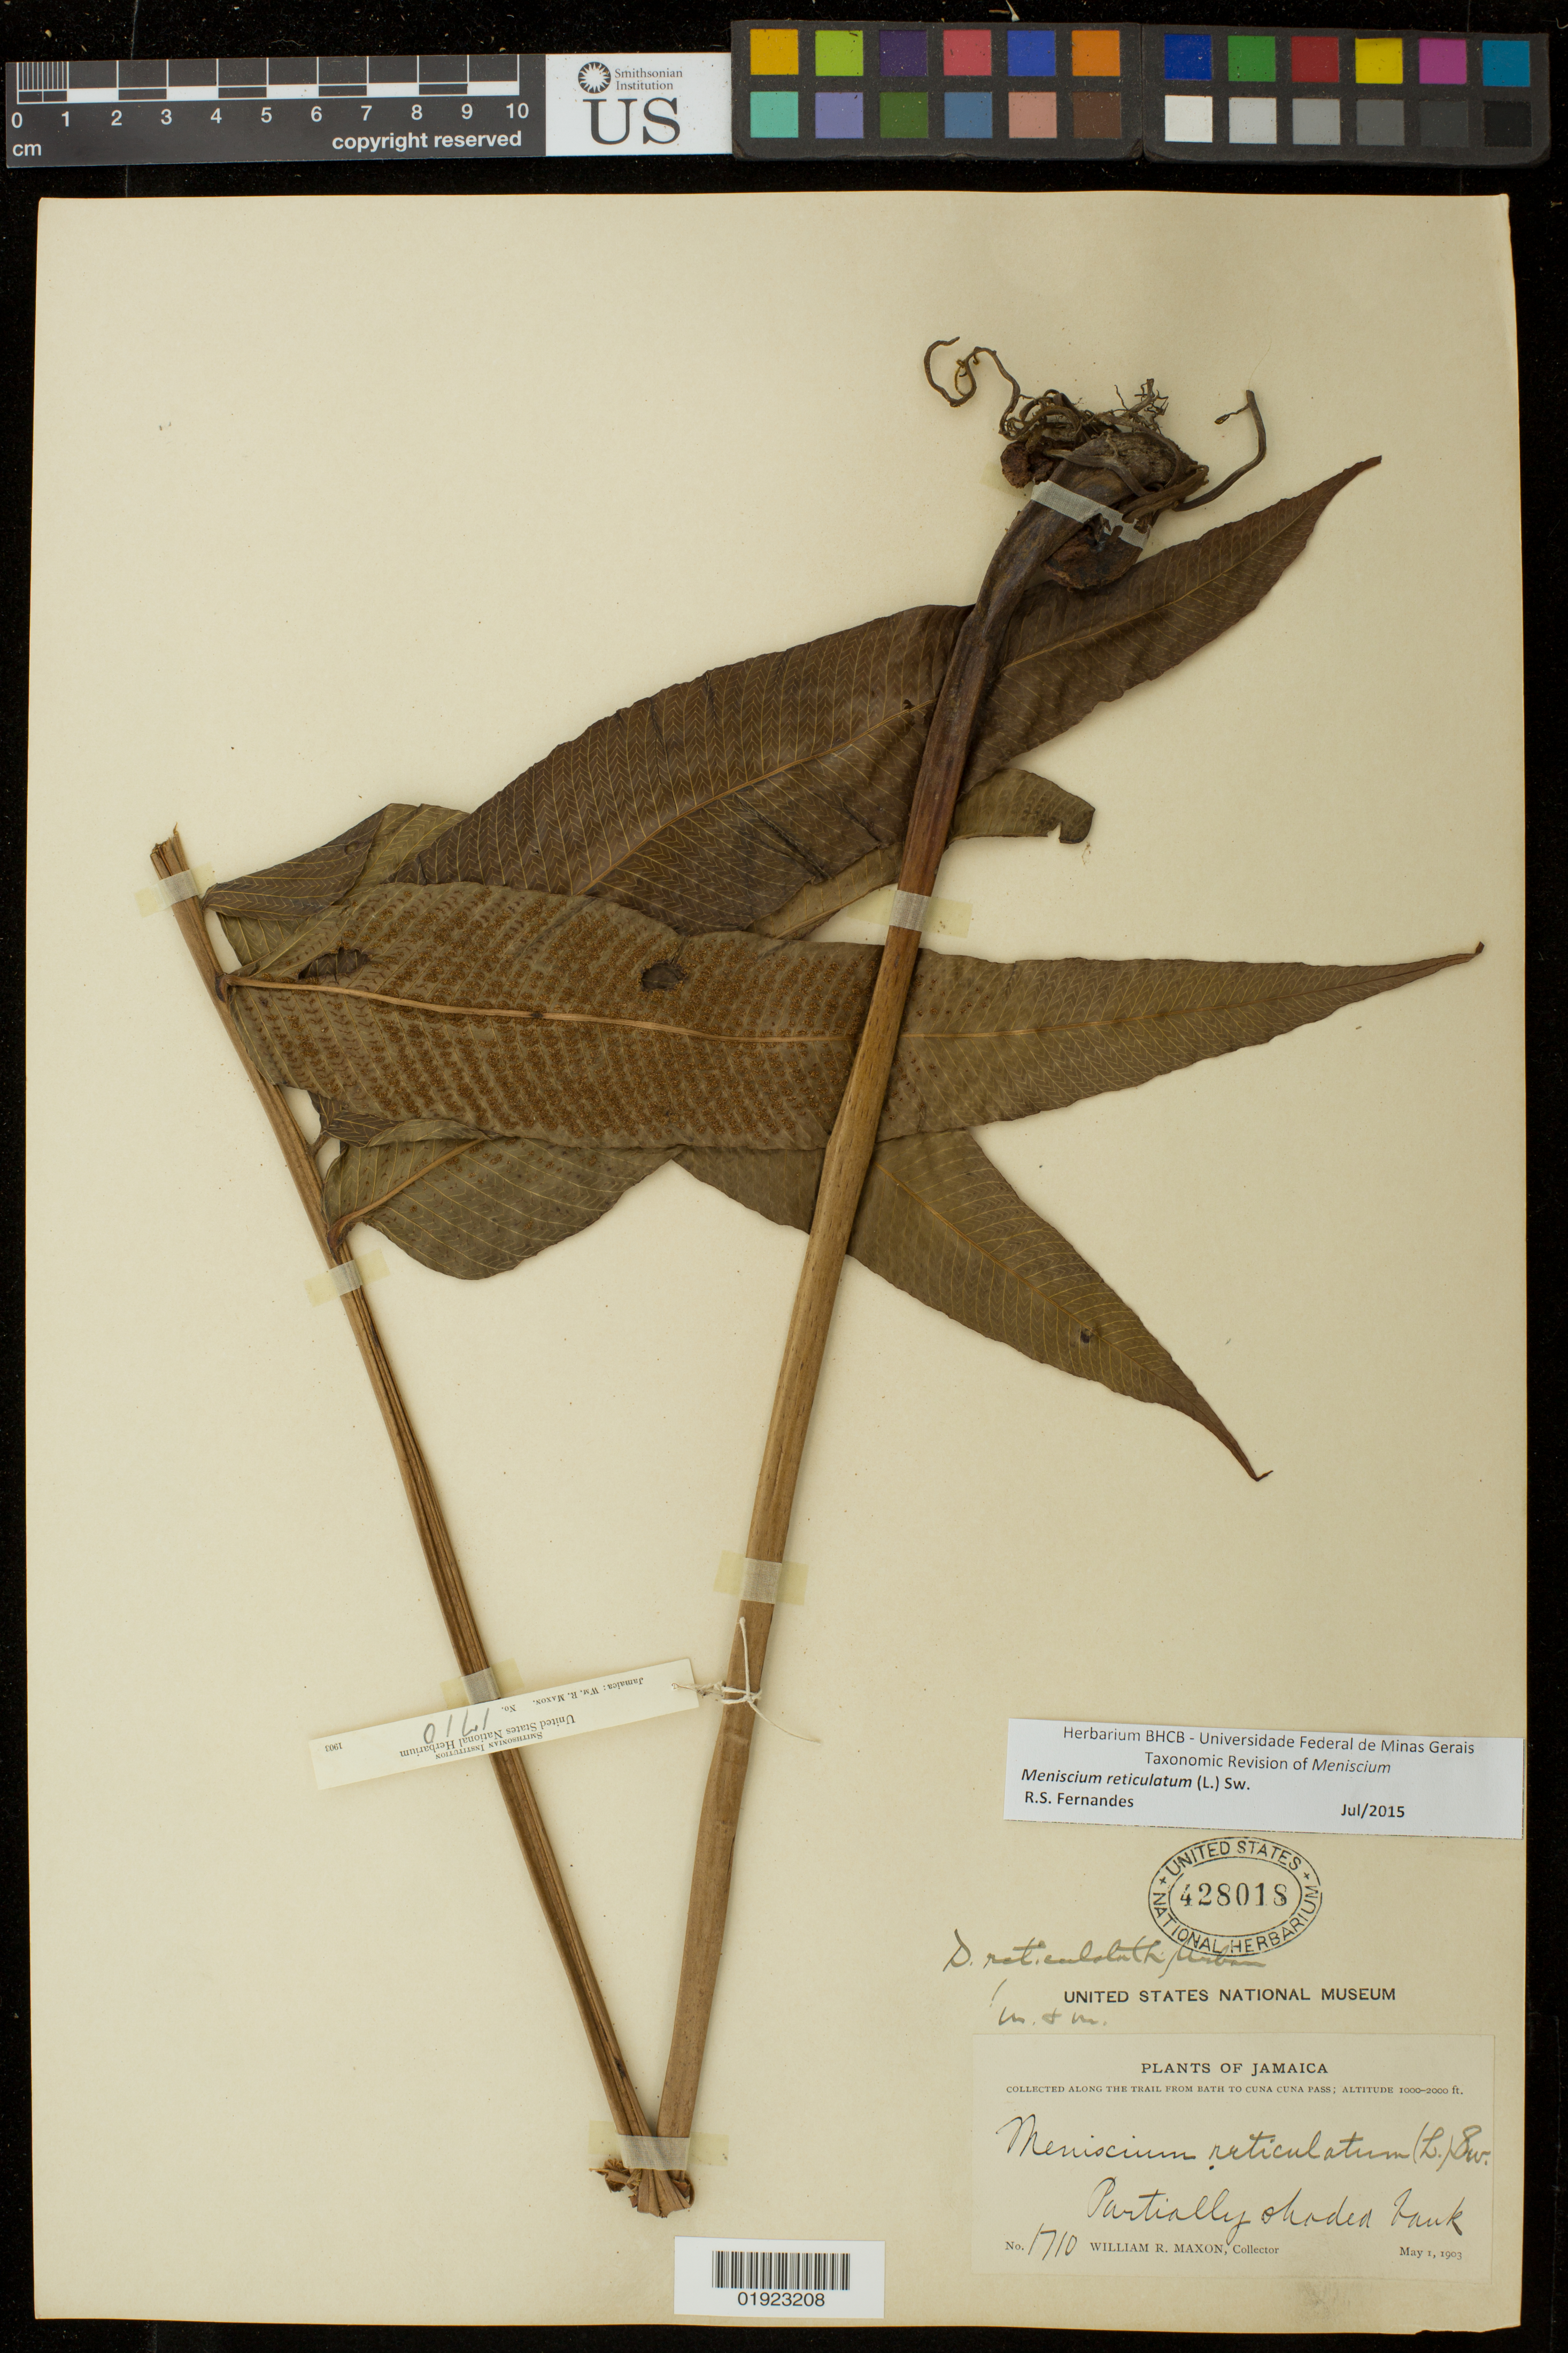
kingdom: Plantae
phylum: Tracheophyta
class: Polypodiopsida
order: Polypodiales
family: Thelypteridaceae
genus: Meniscium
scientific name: Meniscium reticulatum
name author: (L.) Sw.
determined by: Fernandes, R. S.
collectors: W. R. Maxon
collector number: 1710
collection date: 1903-05-01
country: Jamaica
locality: Trail from Bath to Cuna Cuna Pass.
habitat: Partially shaded trunk.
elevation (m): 305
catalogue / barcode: US 428018